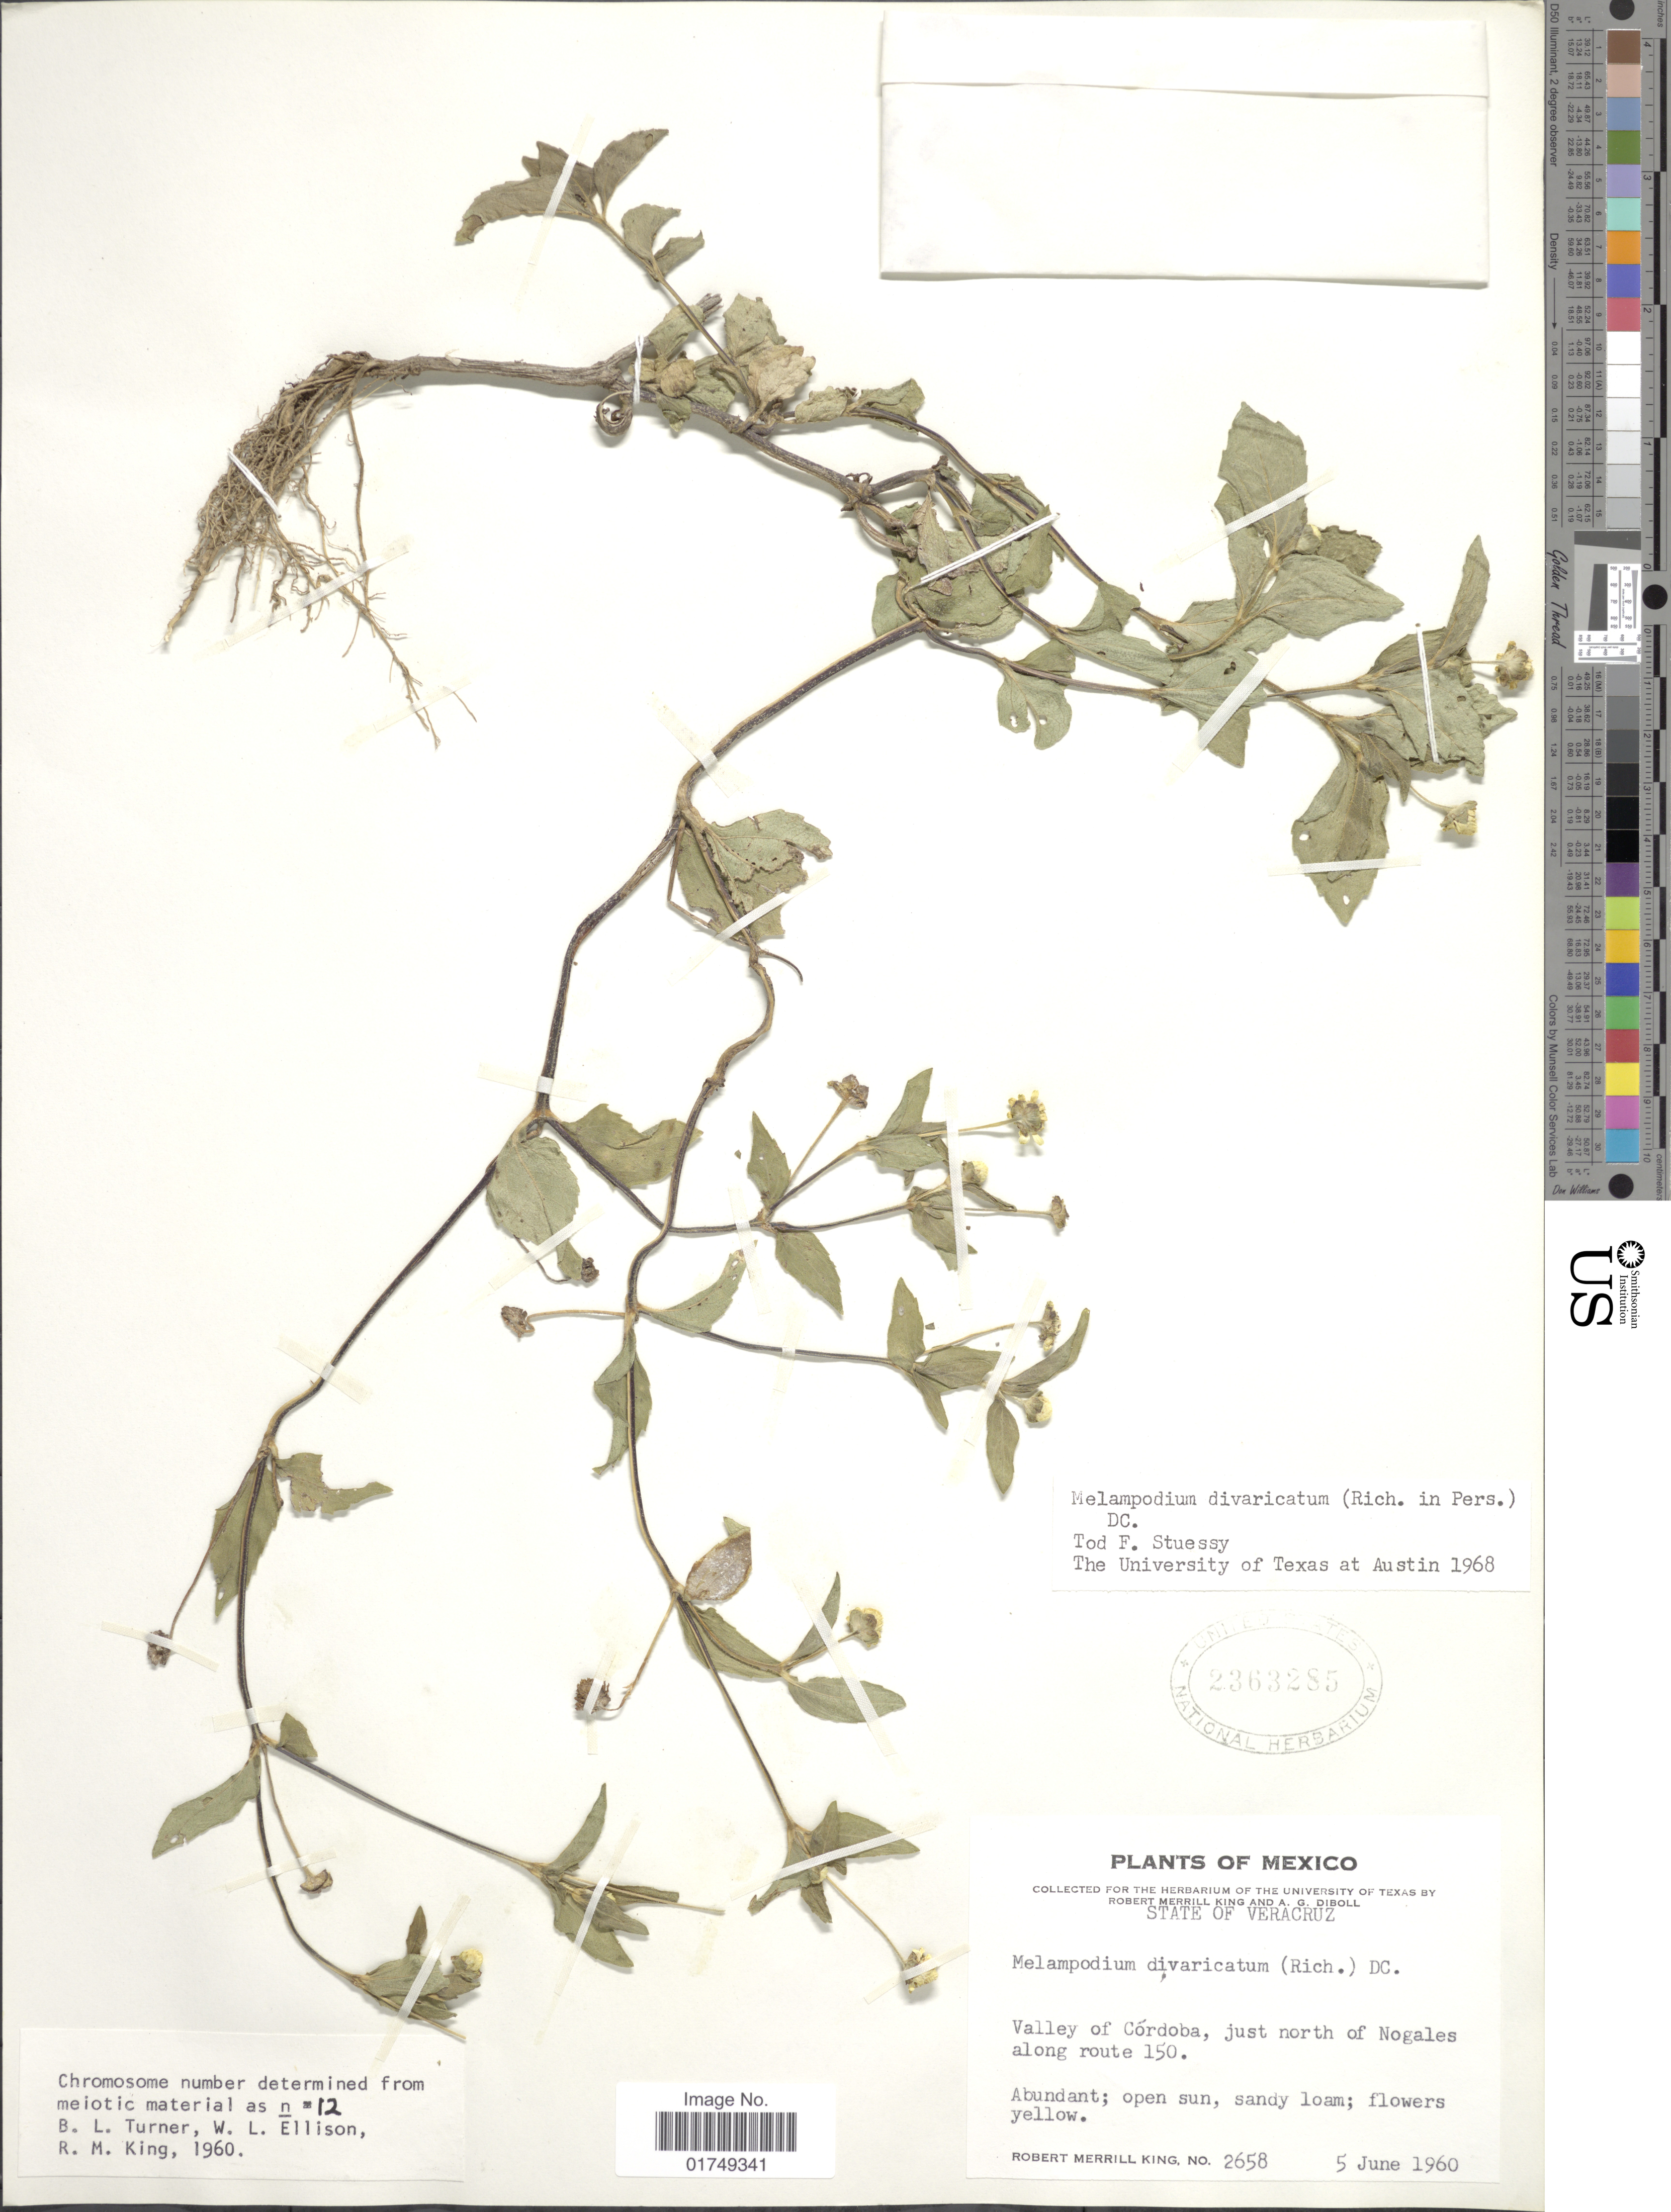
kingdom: Plantae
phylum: Tracheophyta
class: Magnoliopsida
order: Asterales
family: Asteraceae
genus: Melampodium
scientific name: Melampodium divaricatum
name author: (Rich.) DC.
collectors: R. M. King & A. Diboll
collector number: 2658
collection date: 1960-06-05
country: Mexico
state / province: Veracruz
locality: State of Veracruz, Valley of Cordoba, just north of Nogales along route 150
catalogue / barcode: US 2363285